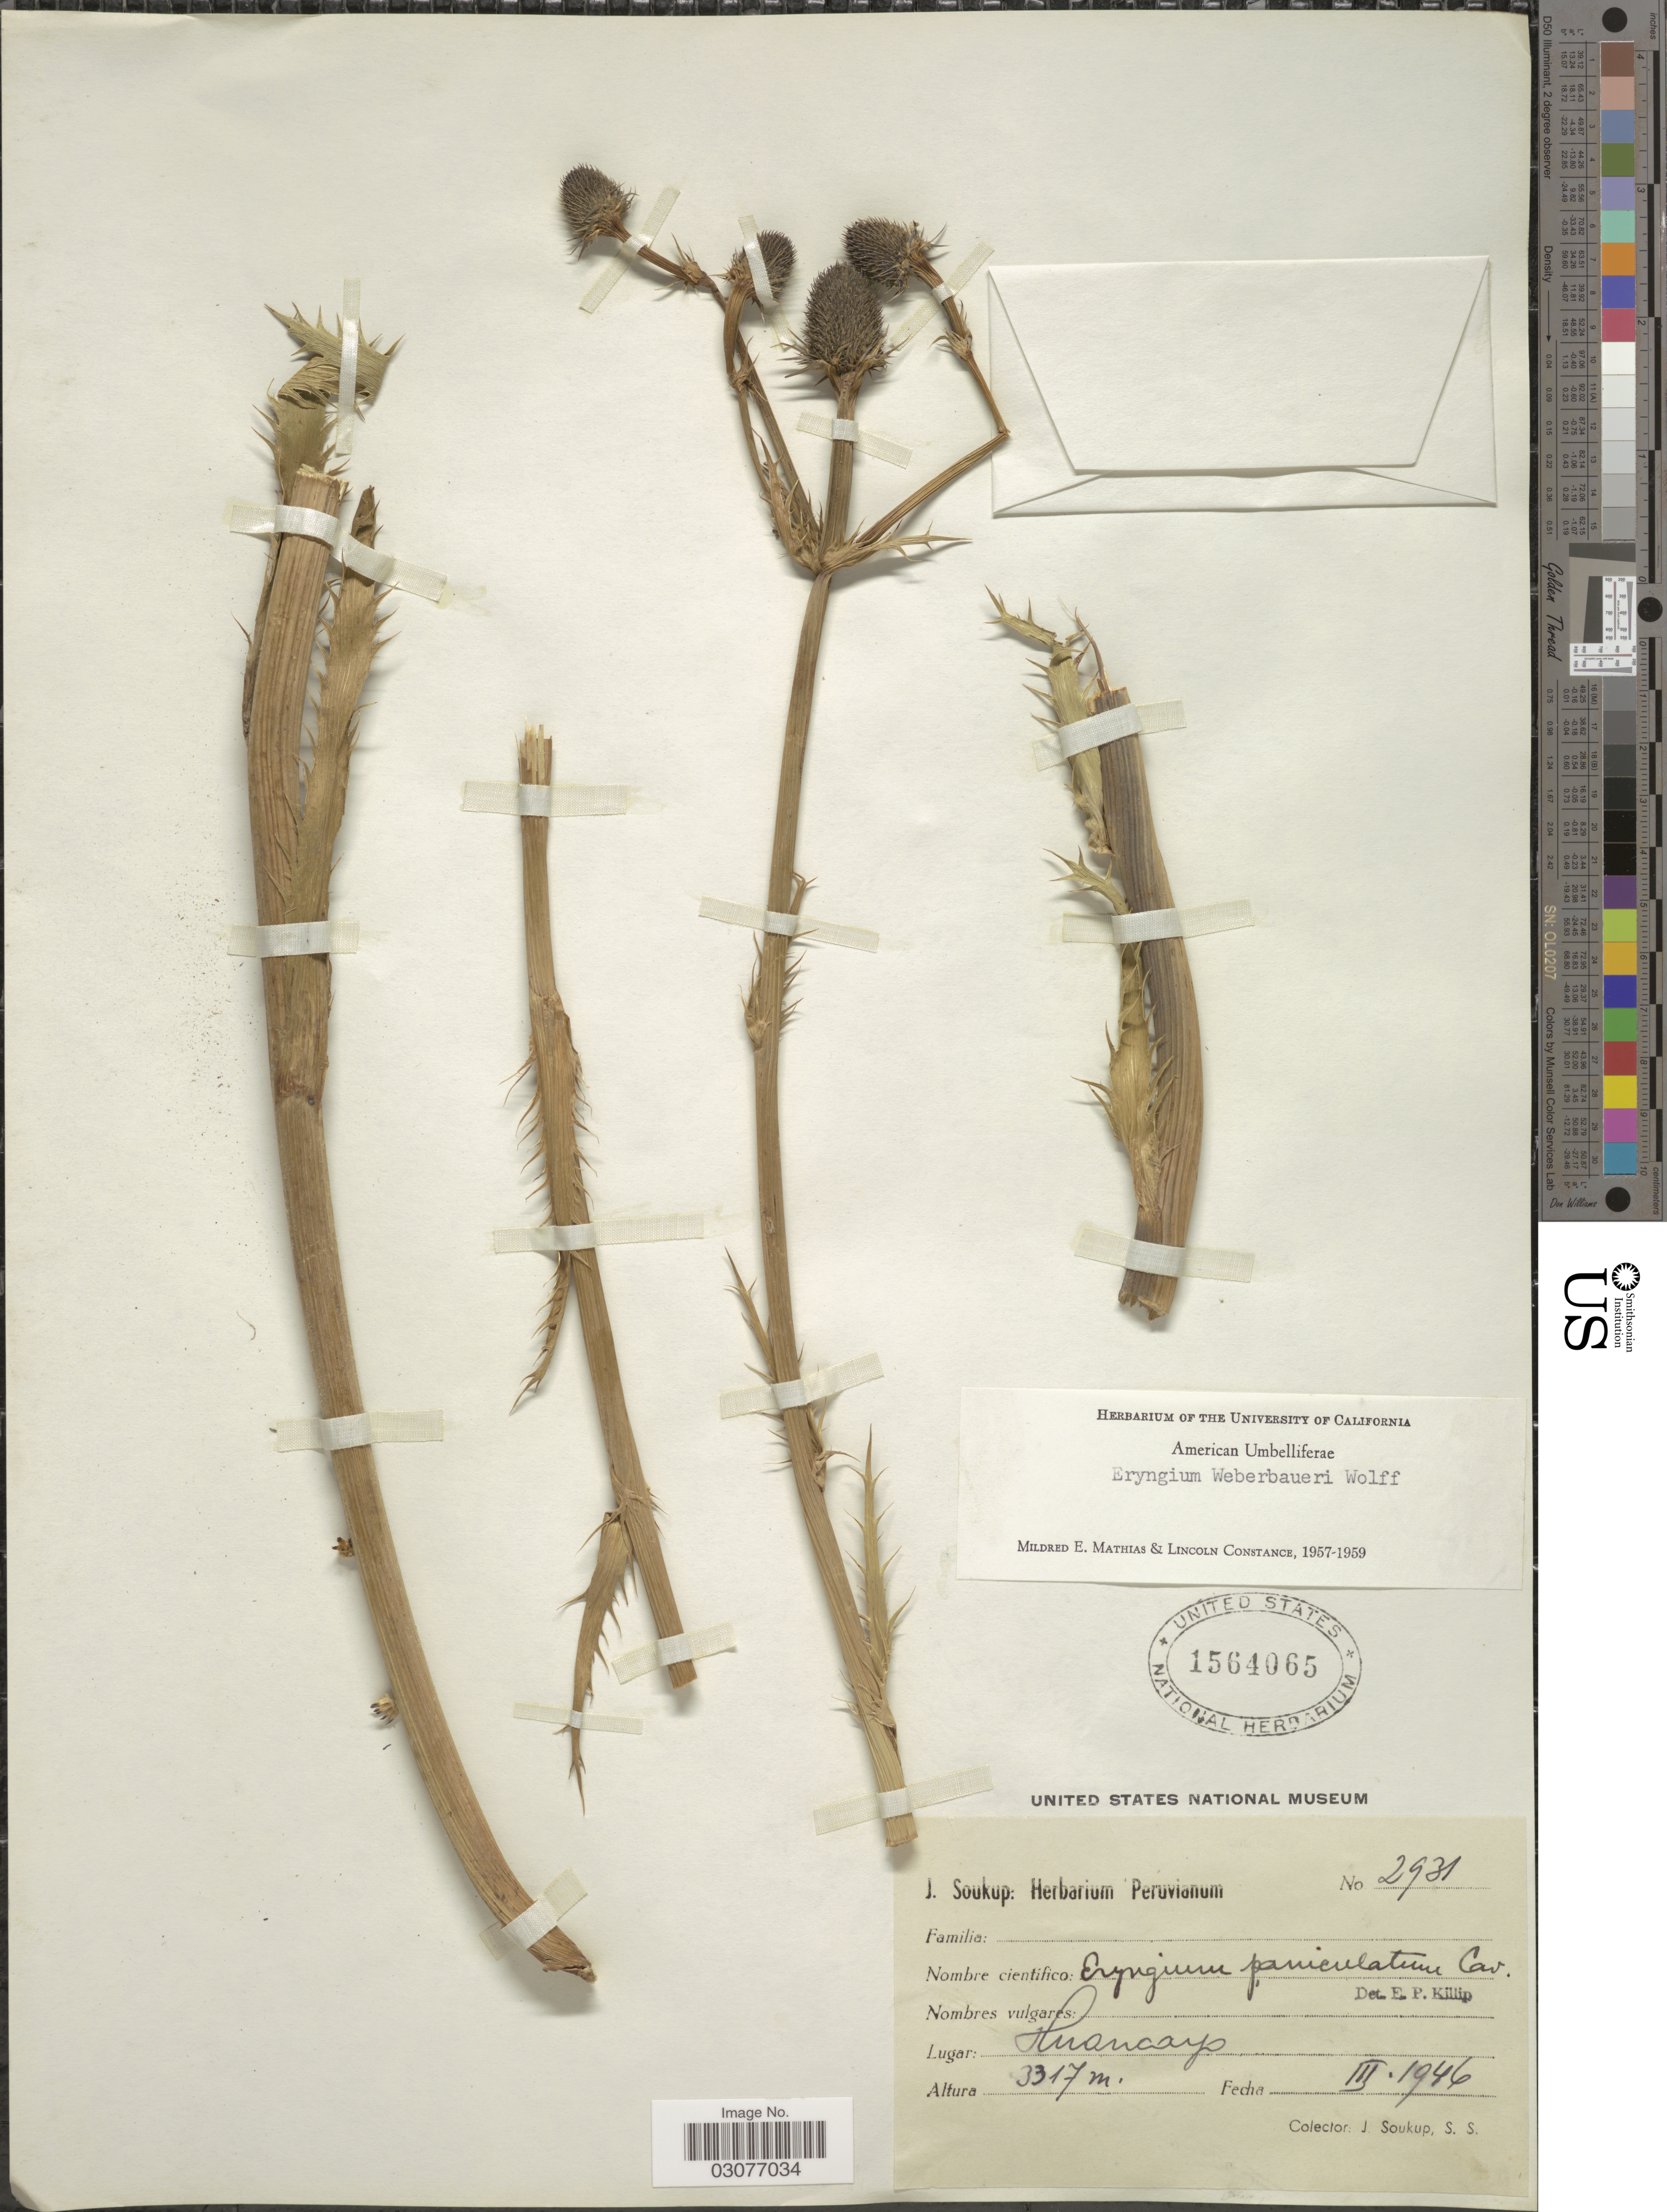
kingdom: Plantae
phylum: Tracheophyta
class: Magnoliopsida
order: Apiales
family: Apiaceae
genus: Eryngium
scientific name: Eryngium weberbaueri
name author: H. Wolff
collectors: J. Soukup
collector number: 2931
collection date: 1946-03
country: Peru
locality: Huancayo.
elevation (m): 3317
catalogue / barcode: US 1564065